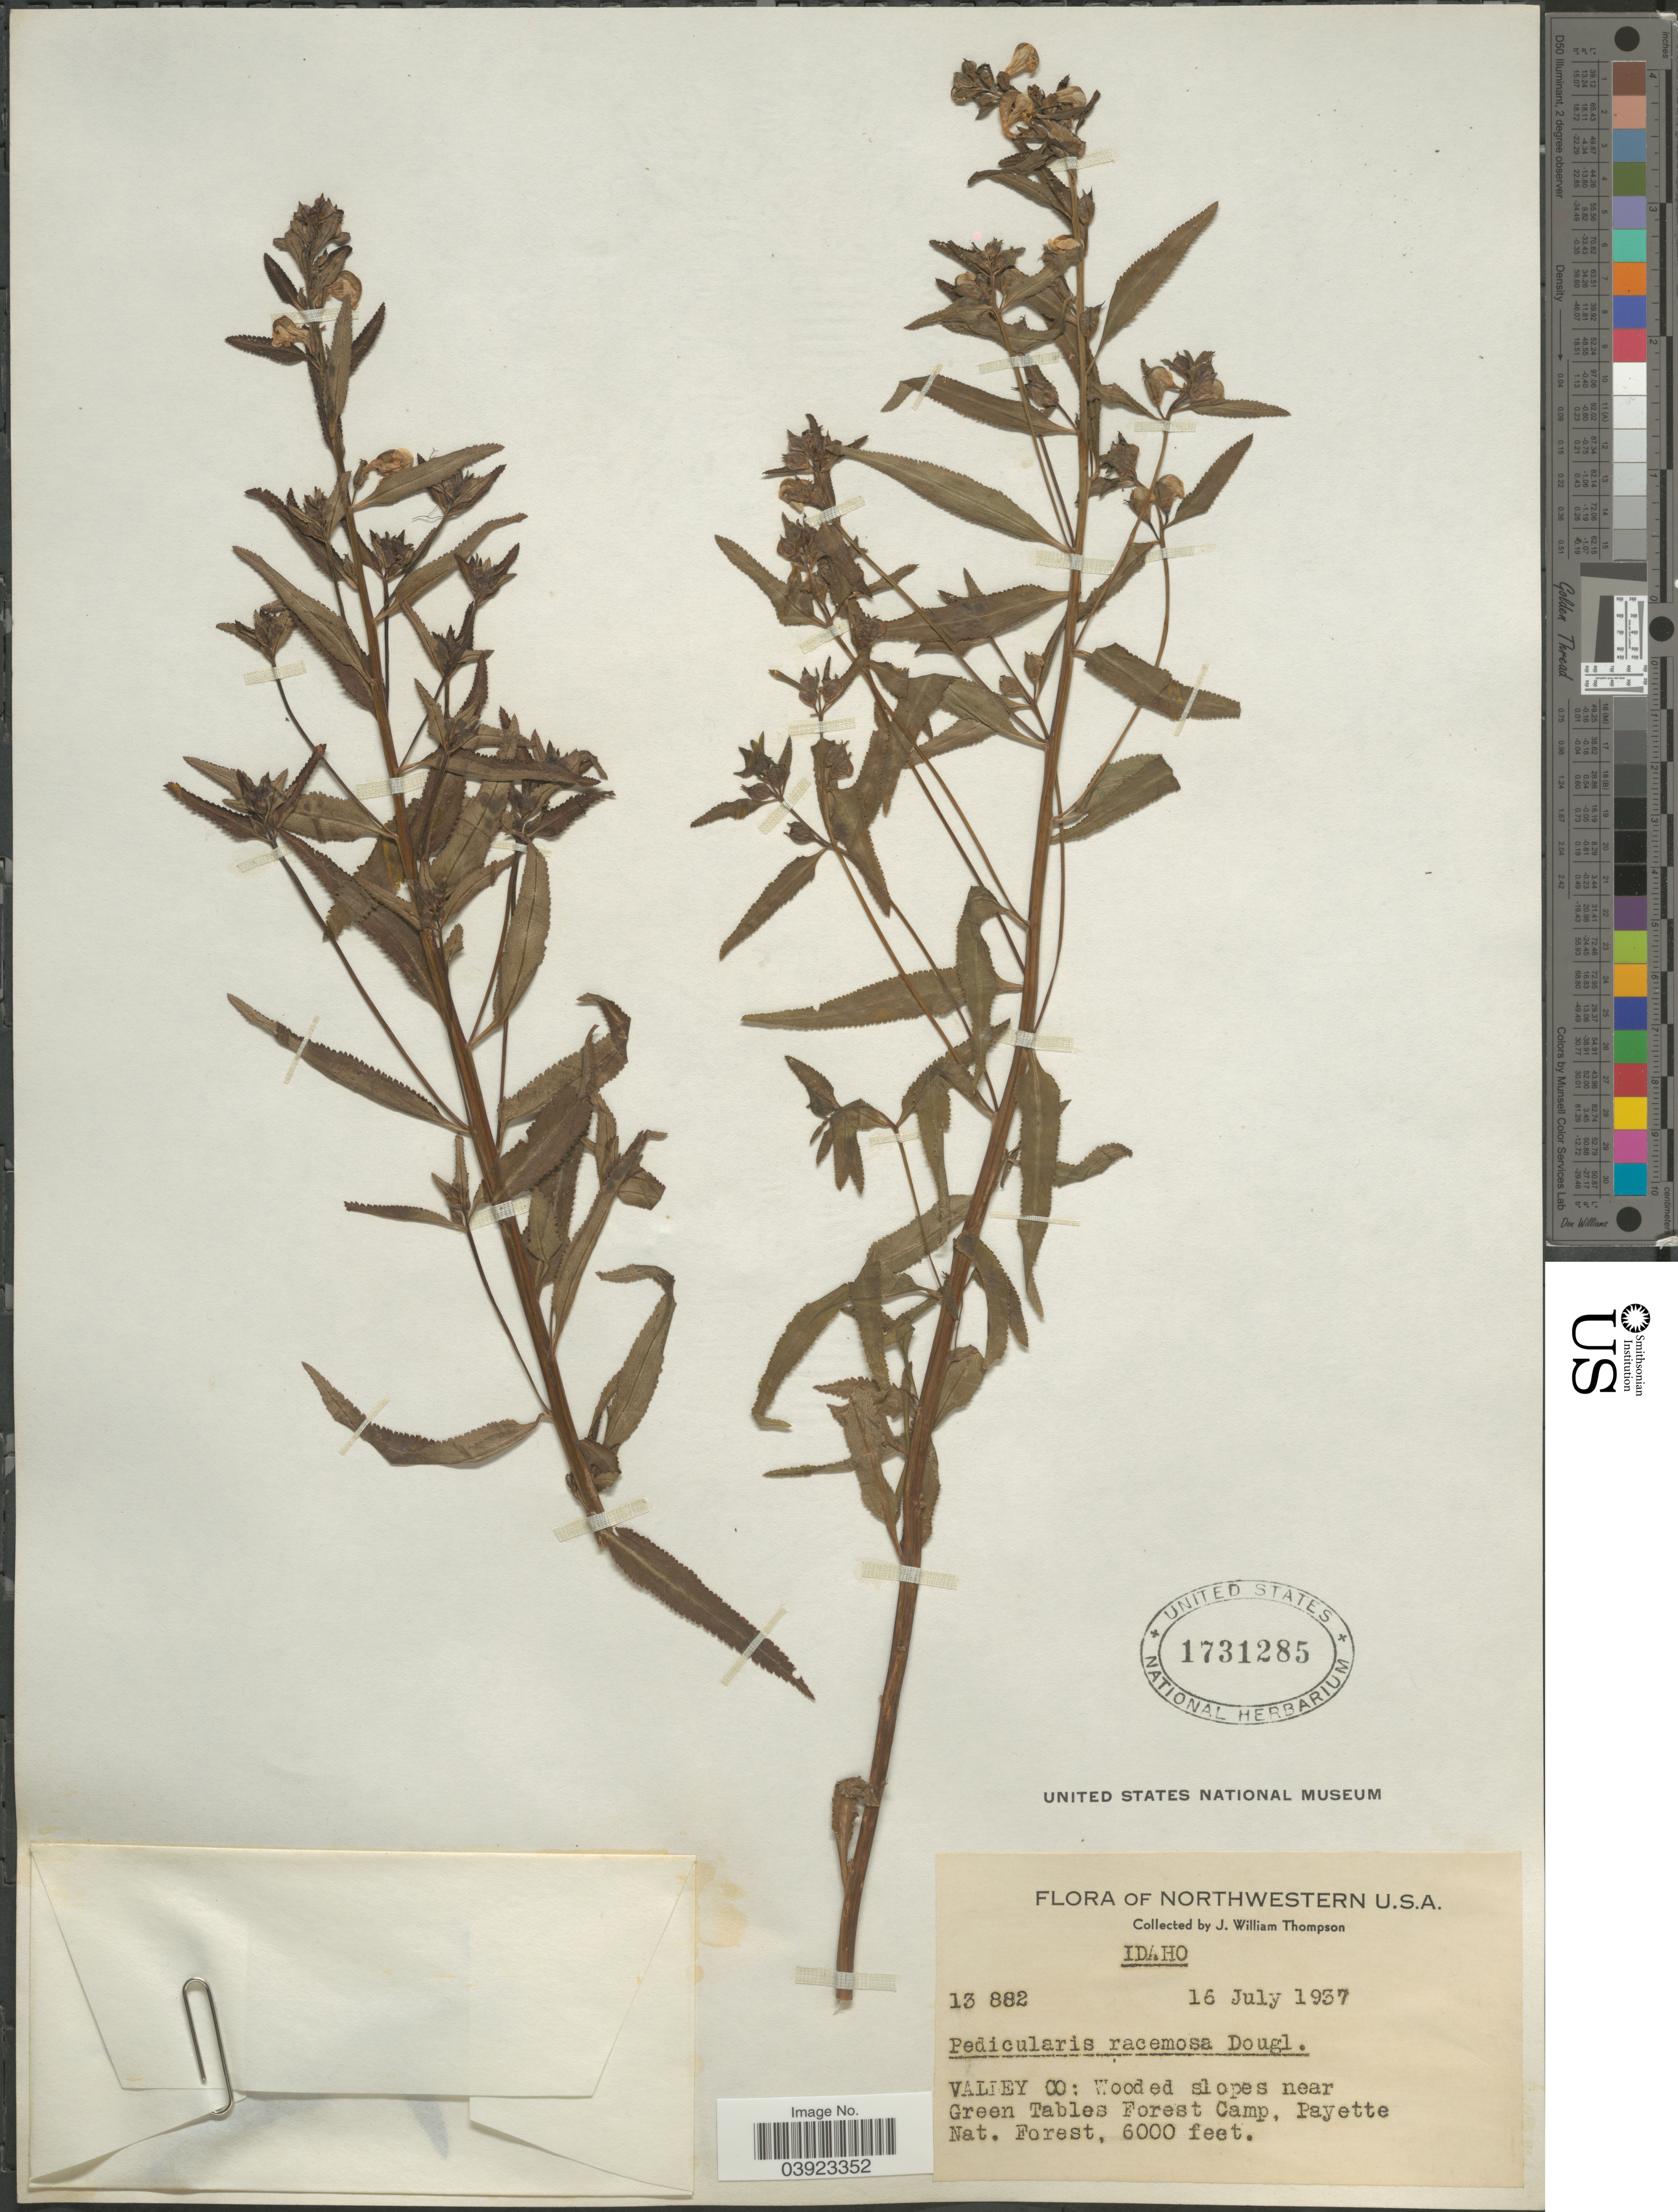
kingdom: Plantae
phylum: Tracheophyta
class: Magnoliopsida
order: Lamiales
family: Orobanchaceae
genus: Pedicularis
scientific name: Pedicularis racemosa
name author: Douglas ex Benth.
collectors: J. W. Thompson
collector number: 13882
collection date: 1937-07-16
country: United States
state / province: Idaho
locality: Valley Co: near Green Tables Forest Camp, Payette Nat. Forest.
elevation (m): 1829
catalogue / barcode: US 1731285